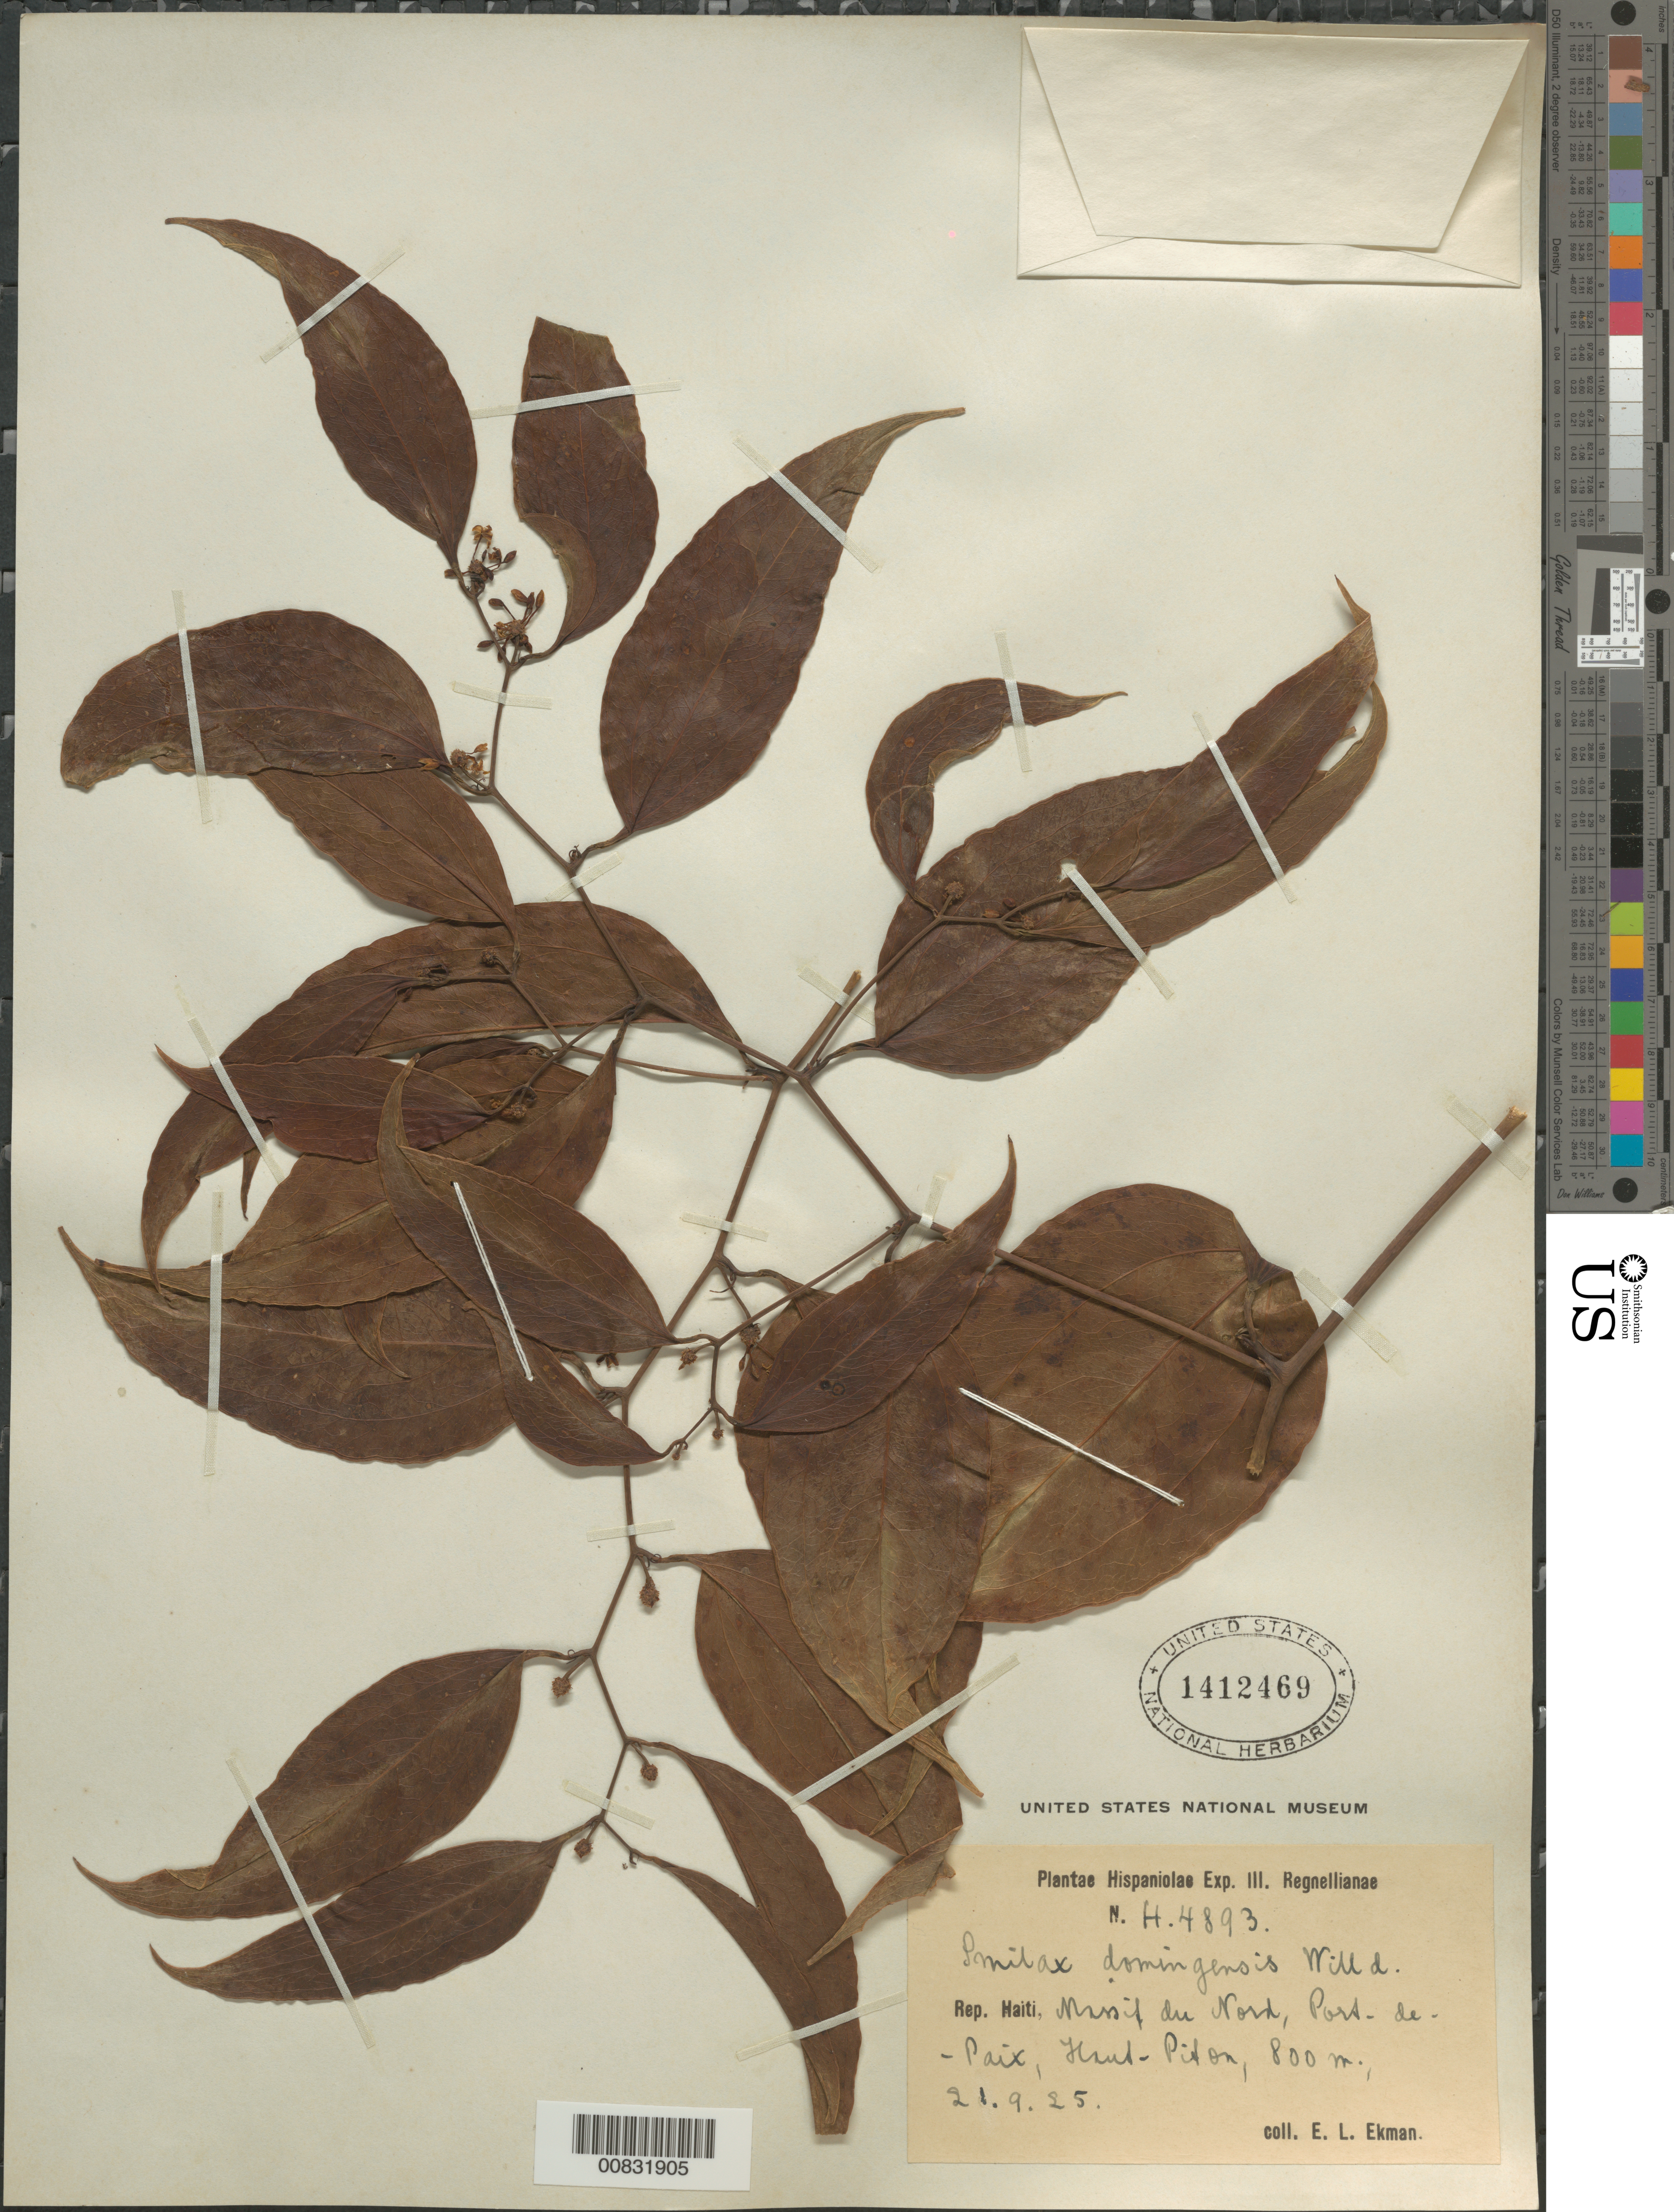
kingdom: Plantae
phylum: Tracheophyta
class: Liliopsida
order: Liliales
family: Smilacaceae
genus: Smilax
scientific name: Smilax domingensis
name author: Willd.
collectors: E. L. Ekman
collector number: H 4893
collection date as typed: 21 Sep 1925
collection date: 1925-09-21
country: Haiti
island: Hispaniola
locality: Massif du Nord, Port-de-Paix, Haut Piton.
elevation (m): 800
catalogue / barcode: US 1412469